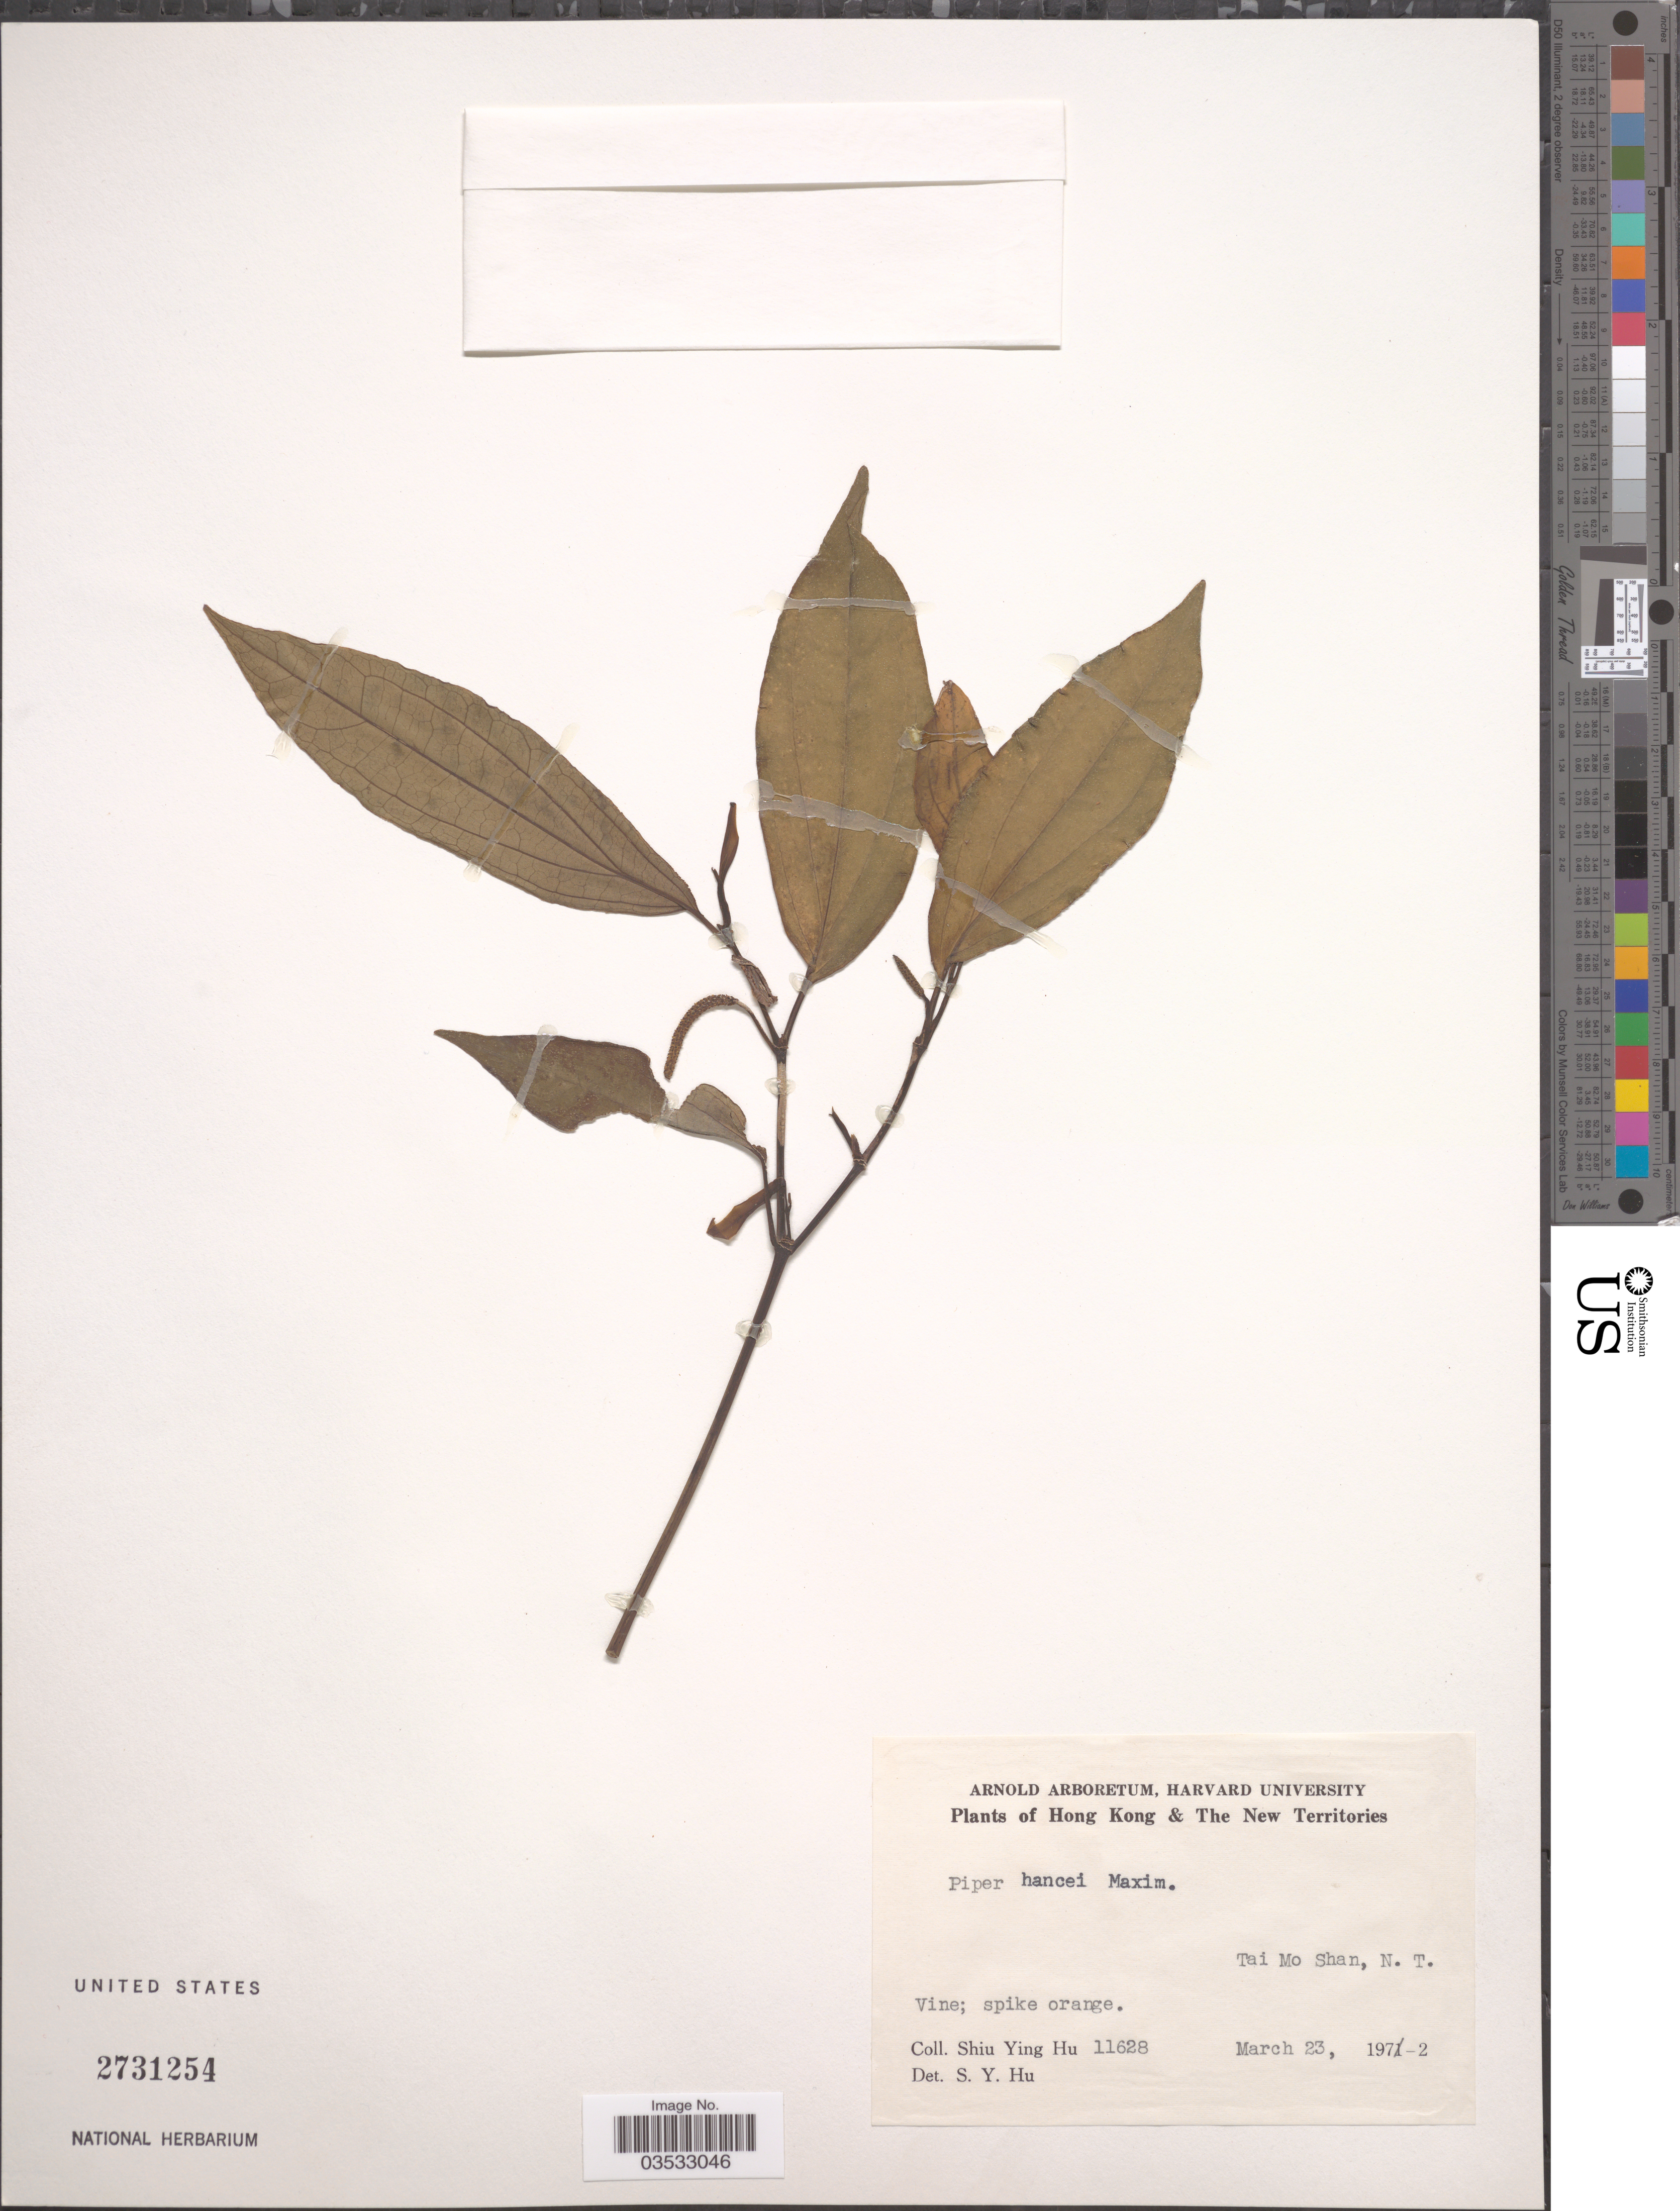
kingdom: Plantae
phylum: Tracheophyta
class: Magnoliopsida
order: Piperales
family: Piperaceae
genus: Piper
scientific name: Piper hancei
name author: Maxim.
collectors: S. Y. Hu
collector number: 11628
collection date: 1972-03-23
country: China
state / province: Hong Kong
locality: The New Territories. Tai Mo Shan, N. T.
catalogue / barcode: US 2731254